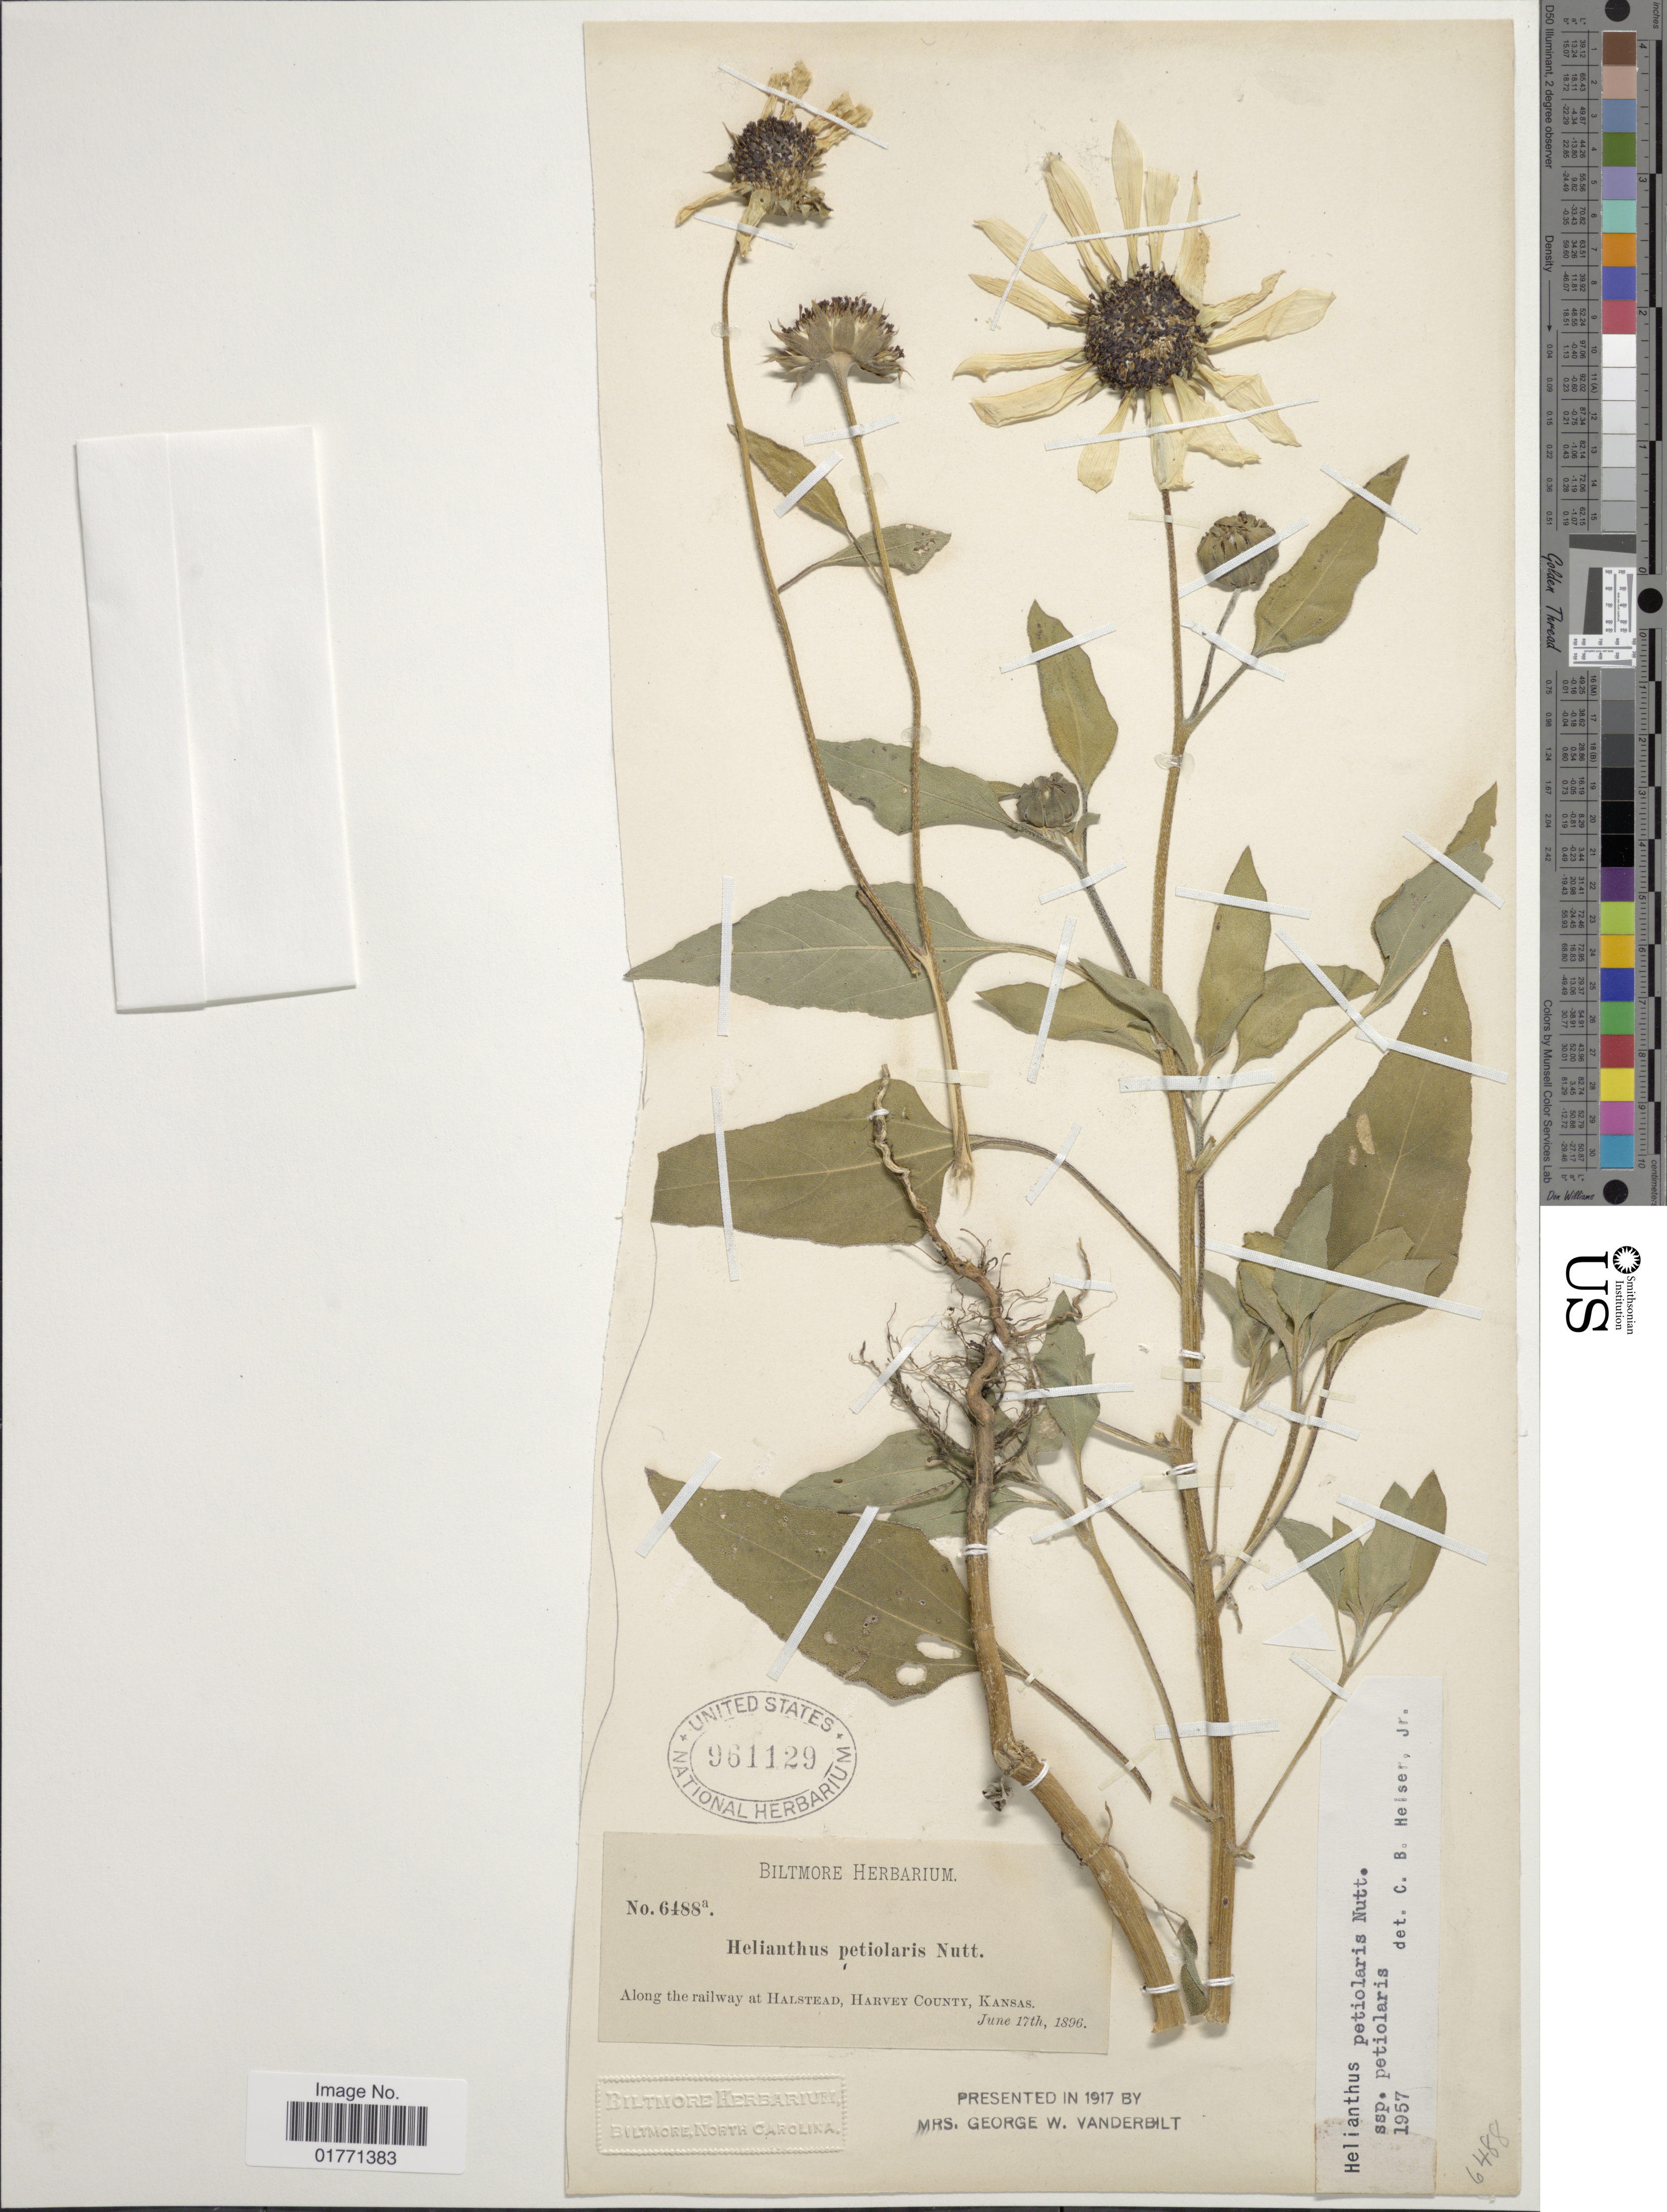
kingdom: Plantae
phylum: Tracheophyta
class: Magnoliopsida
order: Asterales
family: Asteraceae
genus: Helianthus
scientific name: Helianthus petiolaris subsp. fallax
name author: Heiser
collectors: ex herb. Biltmore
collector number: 6488n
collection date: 1896-06-17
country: United States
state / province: Kansas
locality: Along the railway at Halstead, Harvey County.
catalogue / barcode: US 961129